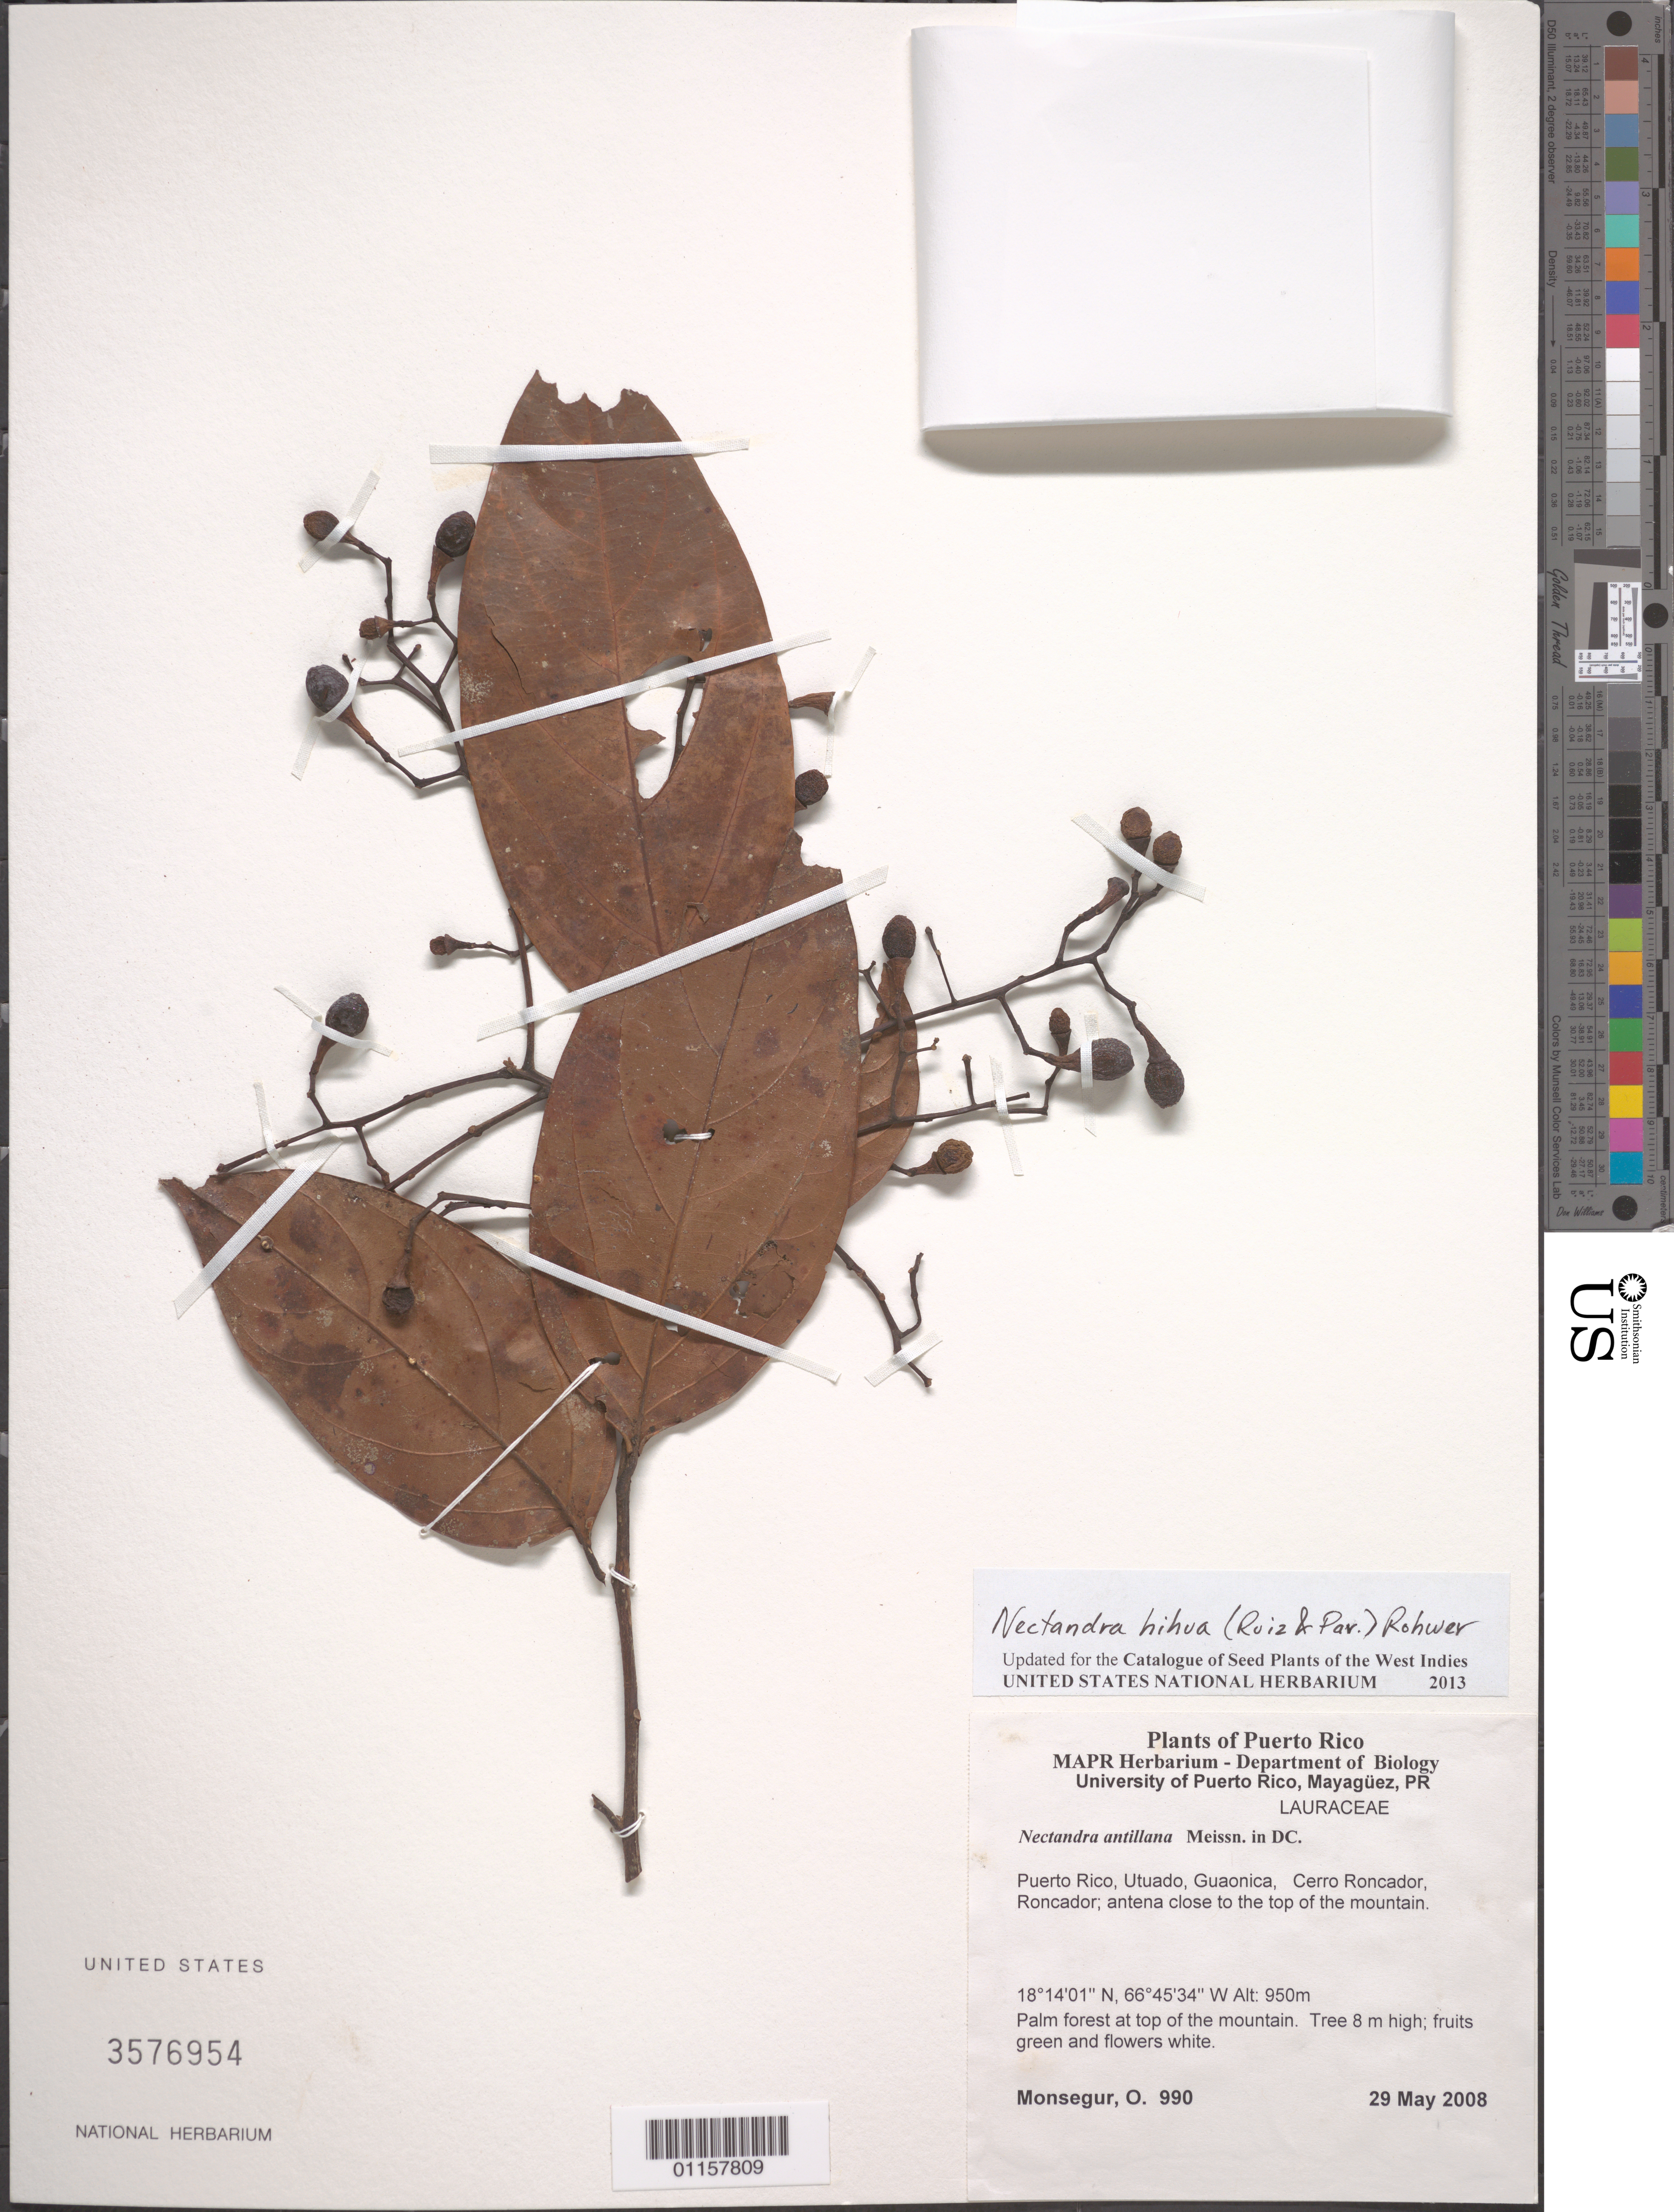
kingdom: Plantae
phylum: Tracheophyta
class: Magnoliopsida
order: Laurales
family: Lauraceae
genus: Nectandra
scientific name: Nectandra hihua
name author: (Ruiz & Pav.) Rohwer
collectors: O. Monsegur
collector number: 990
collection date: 2008-05-29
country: Puerto Rico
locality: Utado, Guaonica, Cerro Roncador, Roncador; antenna close to the top of the mountain.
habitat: Palm forest at top of the mountain.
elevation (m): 950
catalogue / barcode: US 3576954